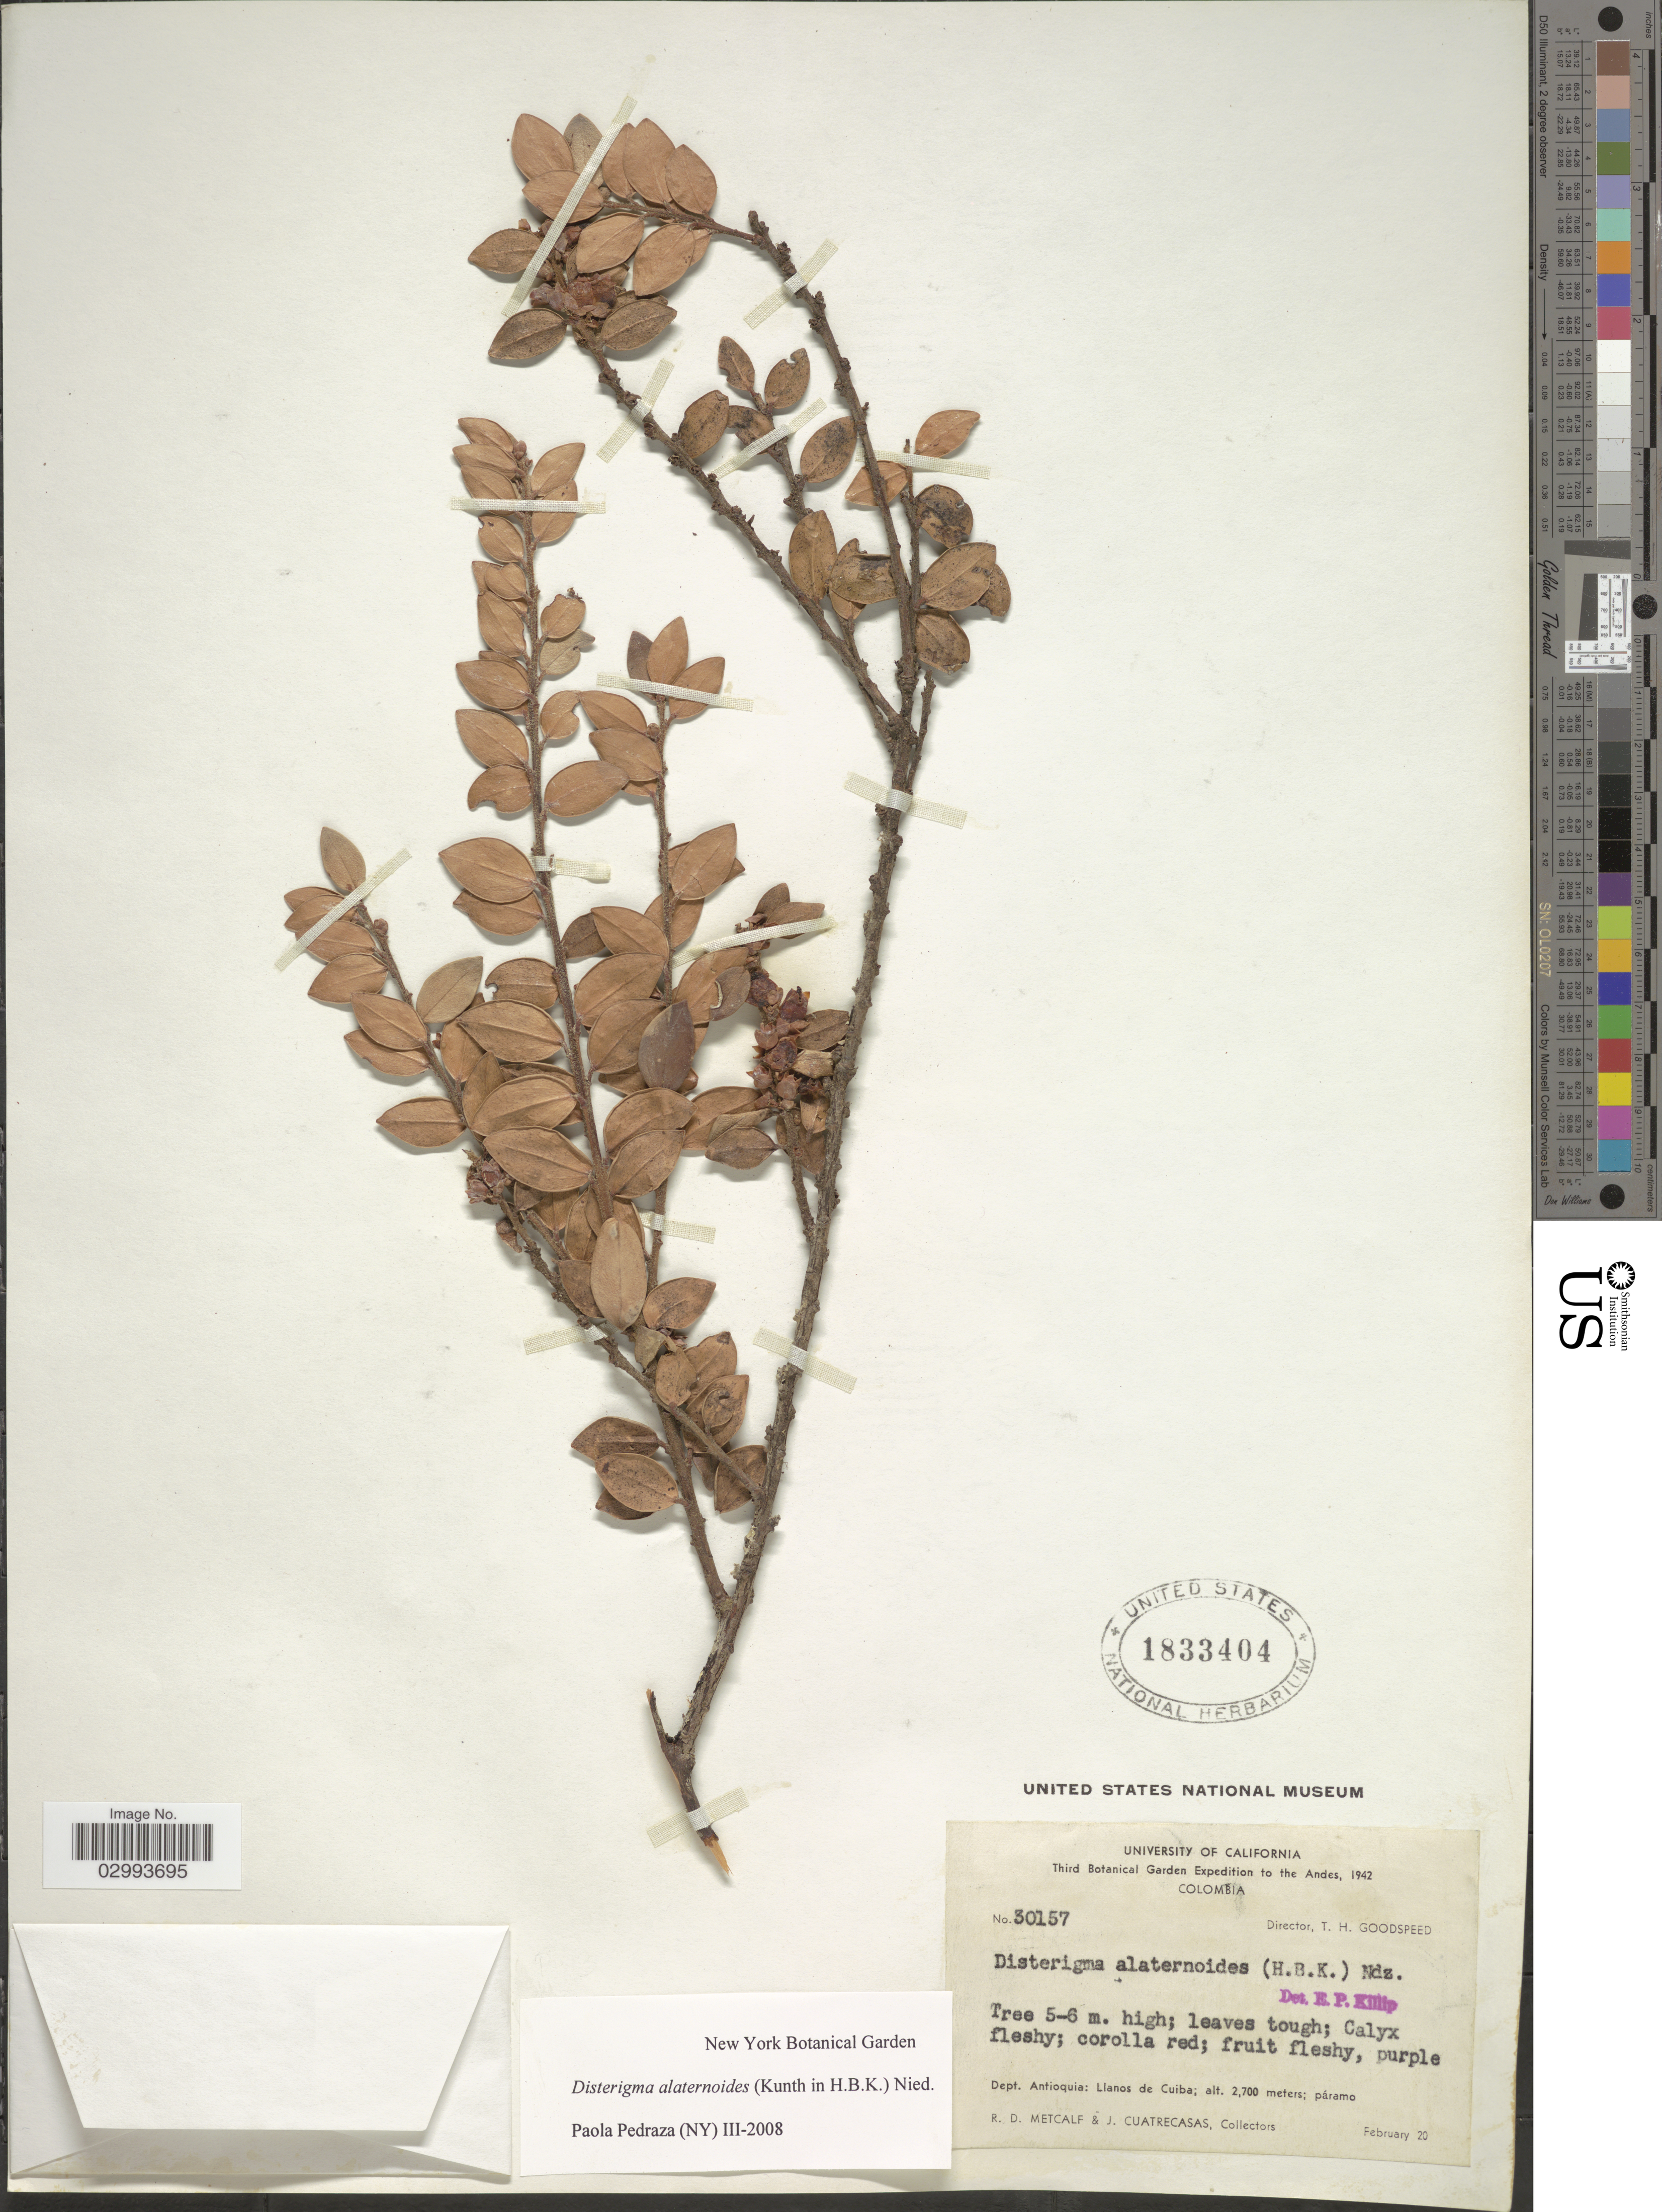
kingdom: Plantae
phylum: Tracheophyta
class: Magnoliopsida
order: Ericales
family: Ericaceae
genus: Disterigma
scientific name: Disterigma alaternoides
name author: (Kunth) Nied.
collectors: R. D. Metcalf & J. Cuatrecasas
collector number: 30157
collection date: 1942-02-20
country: Colombia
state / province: Antioquia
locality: Andes, Dept. Antioquia: Llanos de Cuiba.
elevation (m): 2700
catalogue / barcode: US 1833404